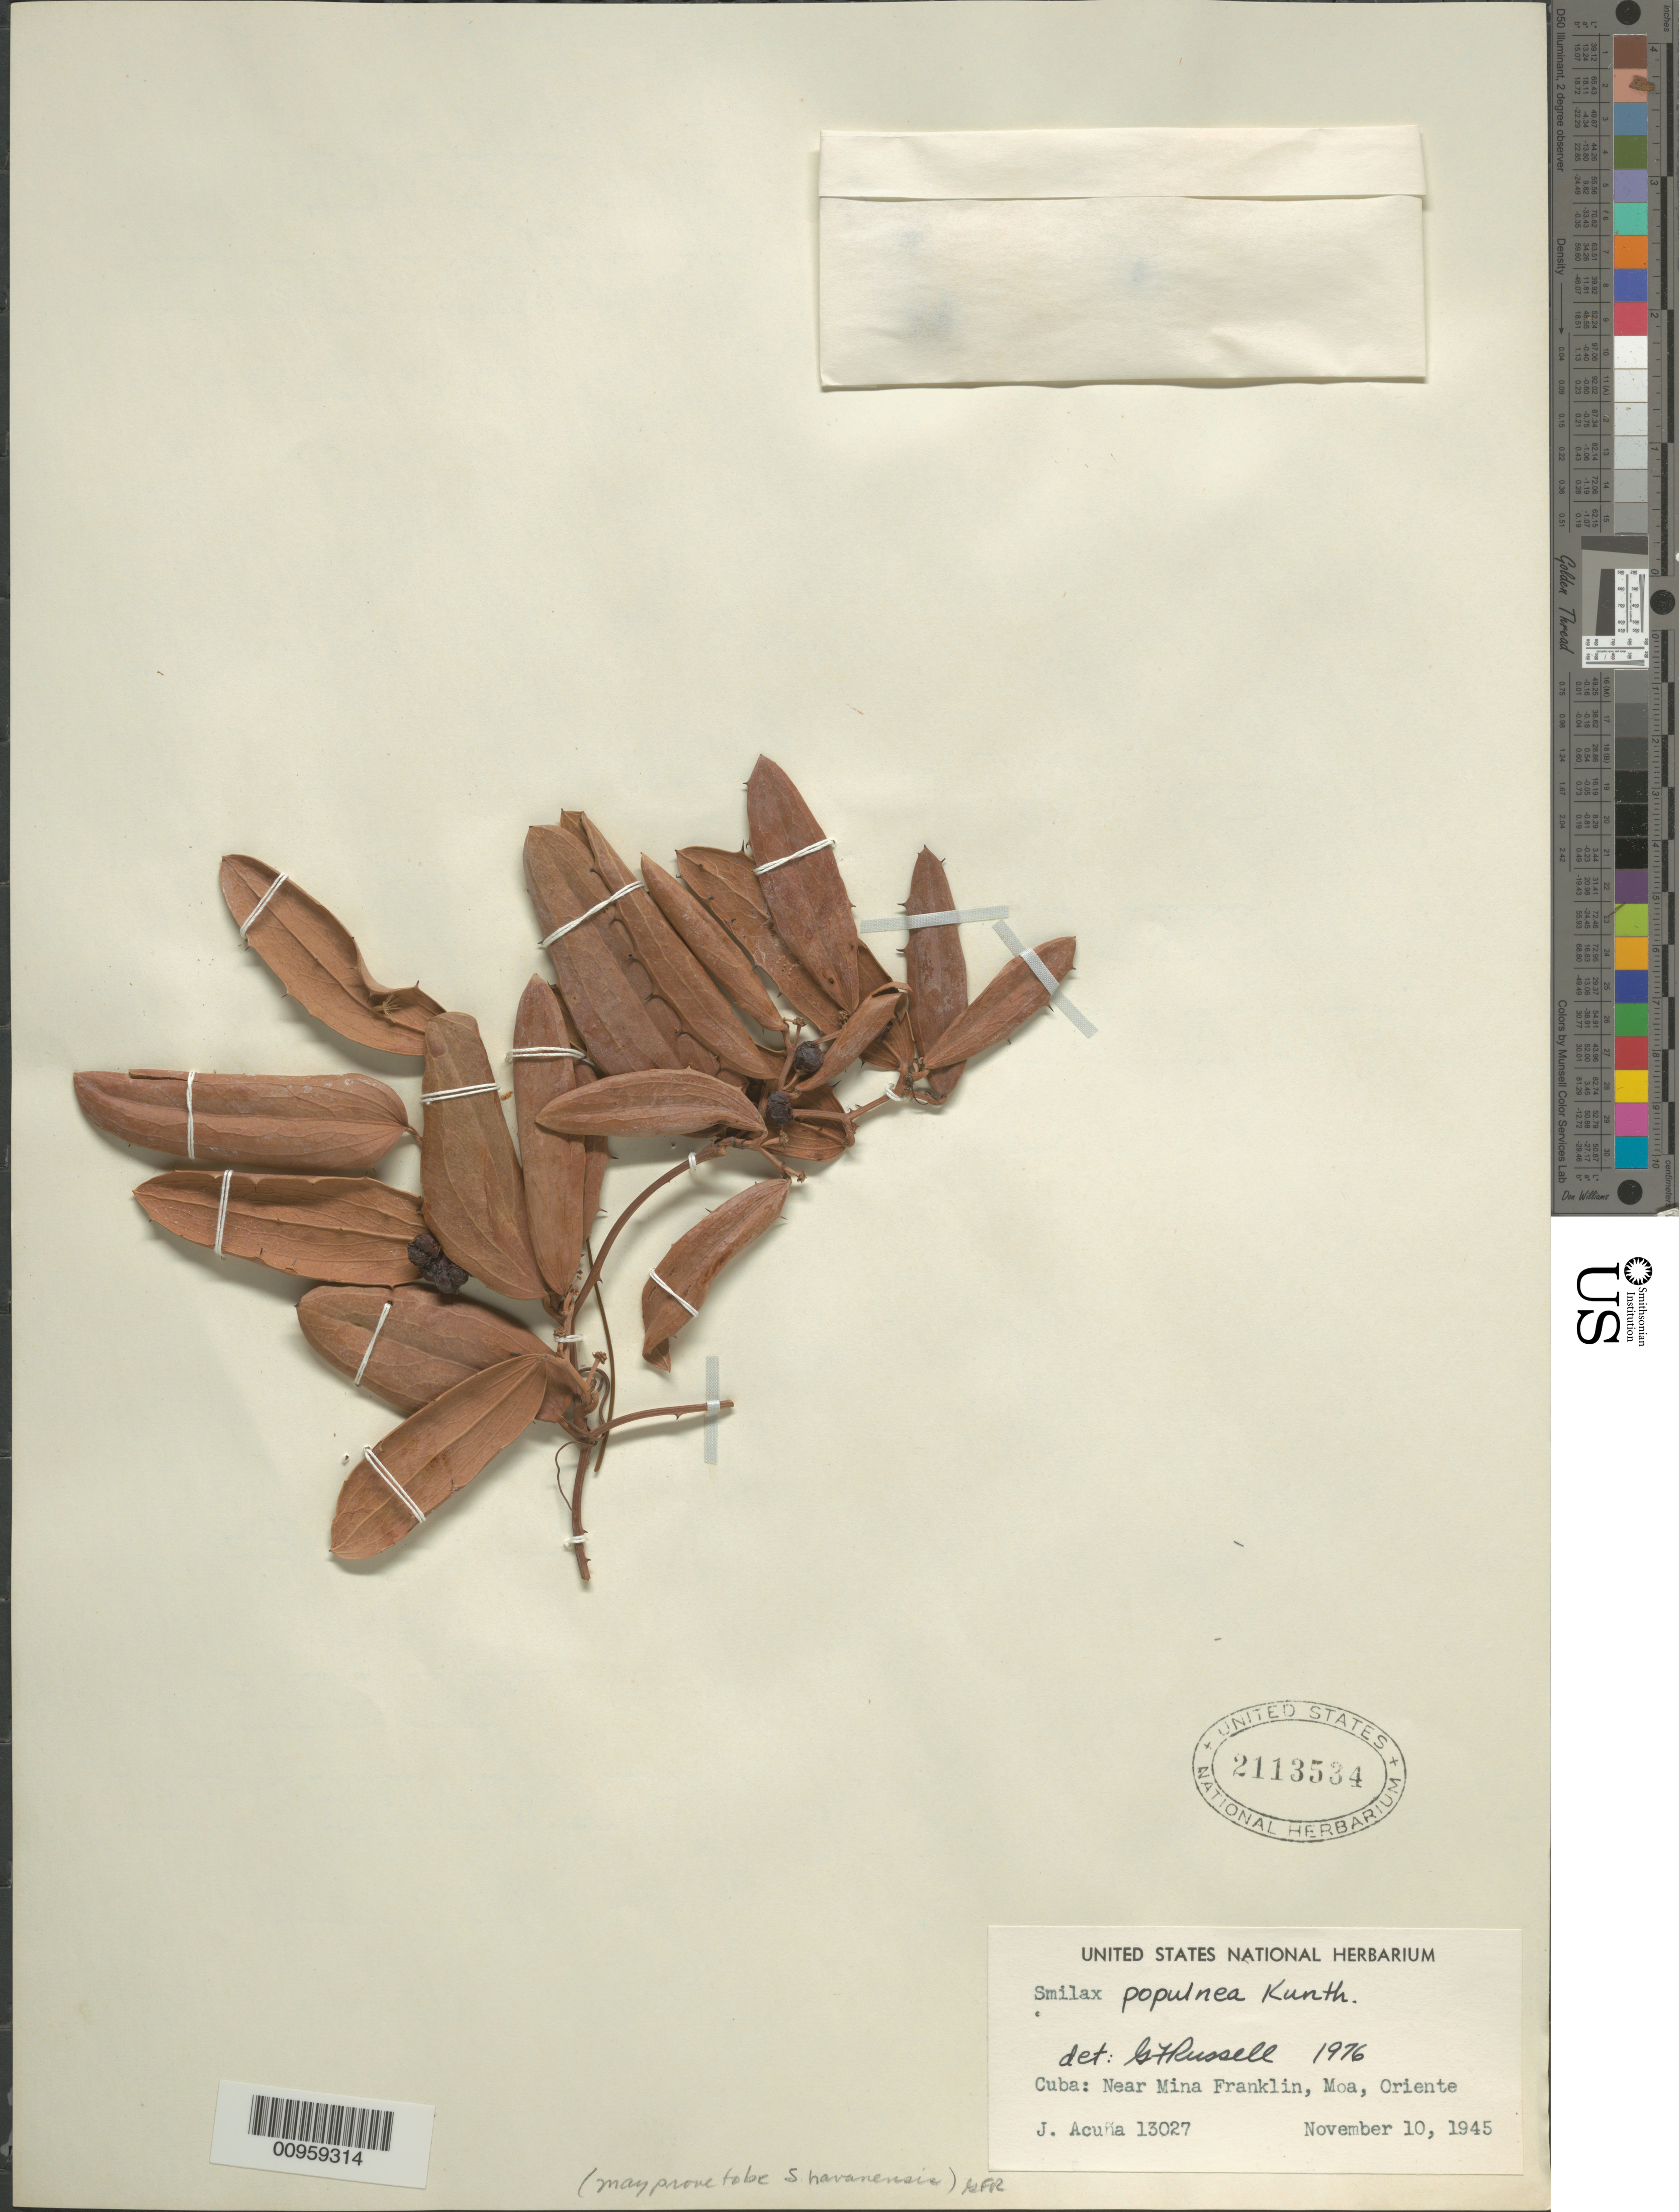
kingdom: Plantae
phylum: Tracheophyta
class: Liliopsida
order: Liliales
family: Smilacaceae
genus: Smilax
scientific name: Smilax populnea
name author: Kunth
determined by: Russell, George F., (UNITED STATES)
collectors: J. Acuña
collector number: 13027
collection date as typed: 10 Nov 1945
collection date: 1945-11-10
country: Cuba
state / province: Holguín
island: Cuba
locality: Near Mina Franklin, Moa [Oriente]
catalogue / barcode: US 2113534